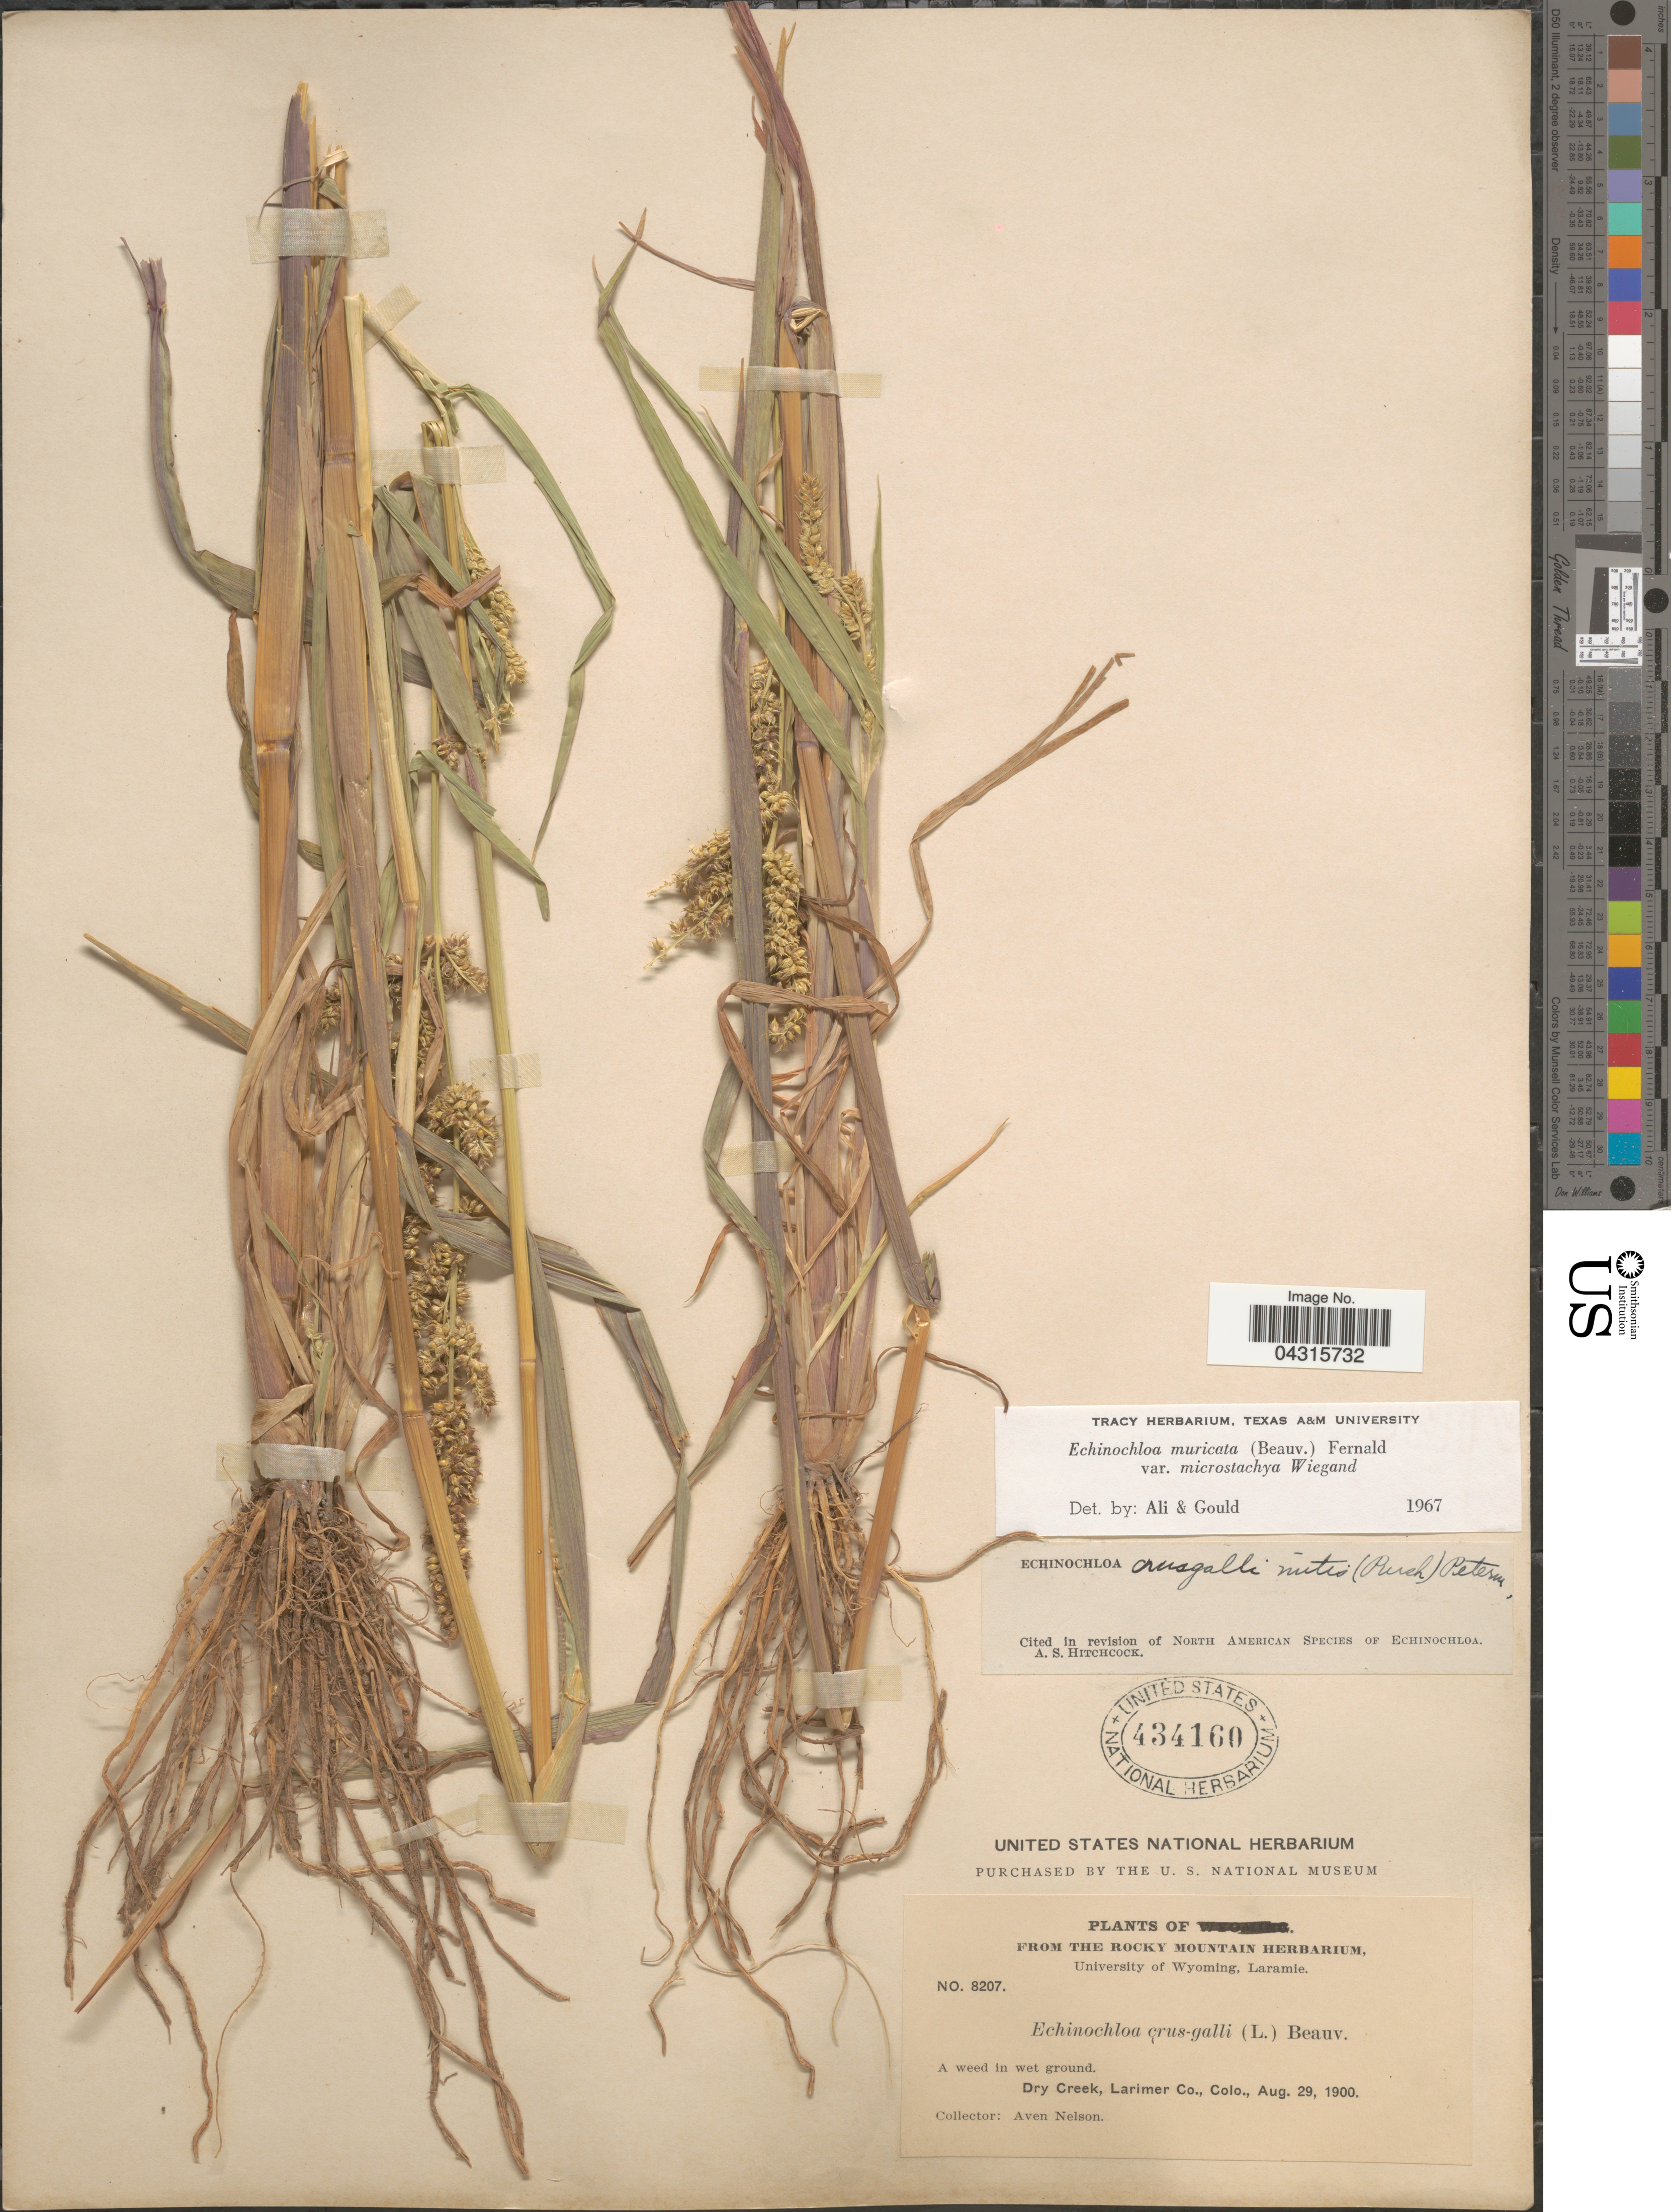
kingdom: Plantae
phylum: Tracheophyta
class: Liliopsida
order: Poales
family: Poaceae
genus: Echinochloa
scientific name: Echinochloa muricata var. microstachya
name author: Wiegand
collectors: A. Nelson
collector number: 8207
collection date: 1900-08-29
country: United States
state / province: Colorado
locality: Dry Creek, Larimer Co.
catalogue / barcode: US 434160